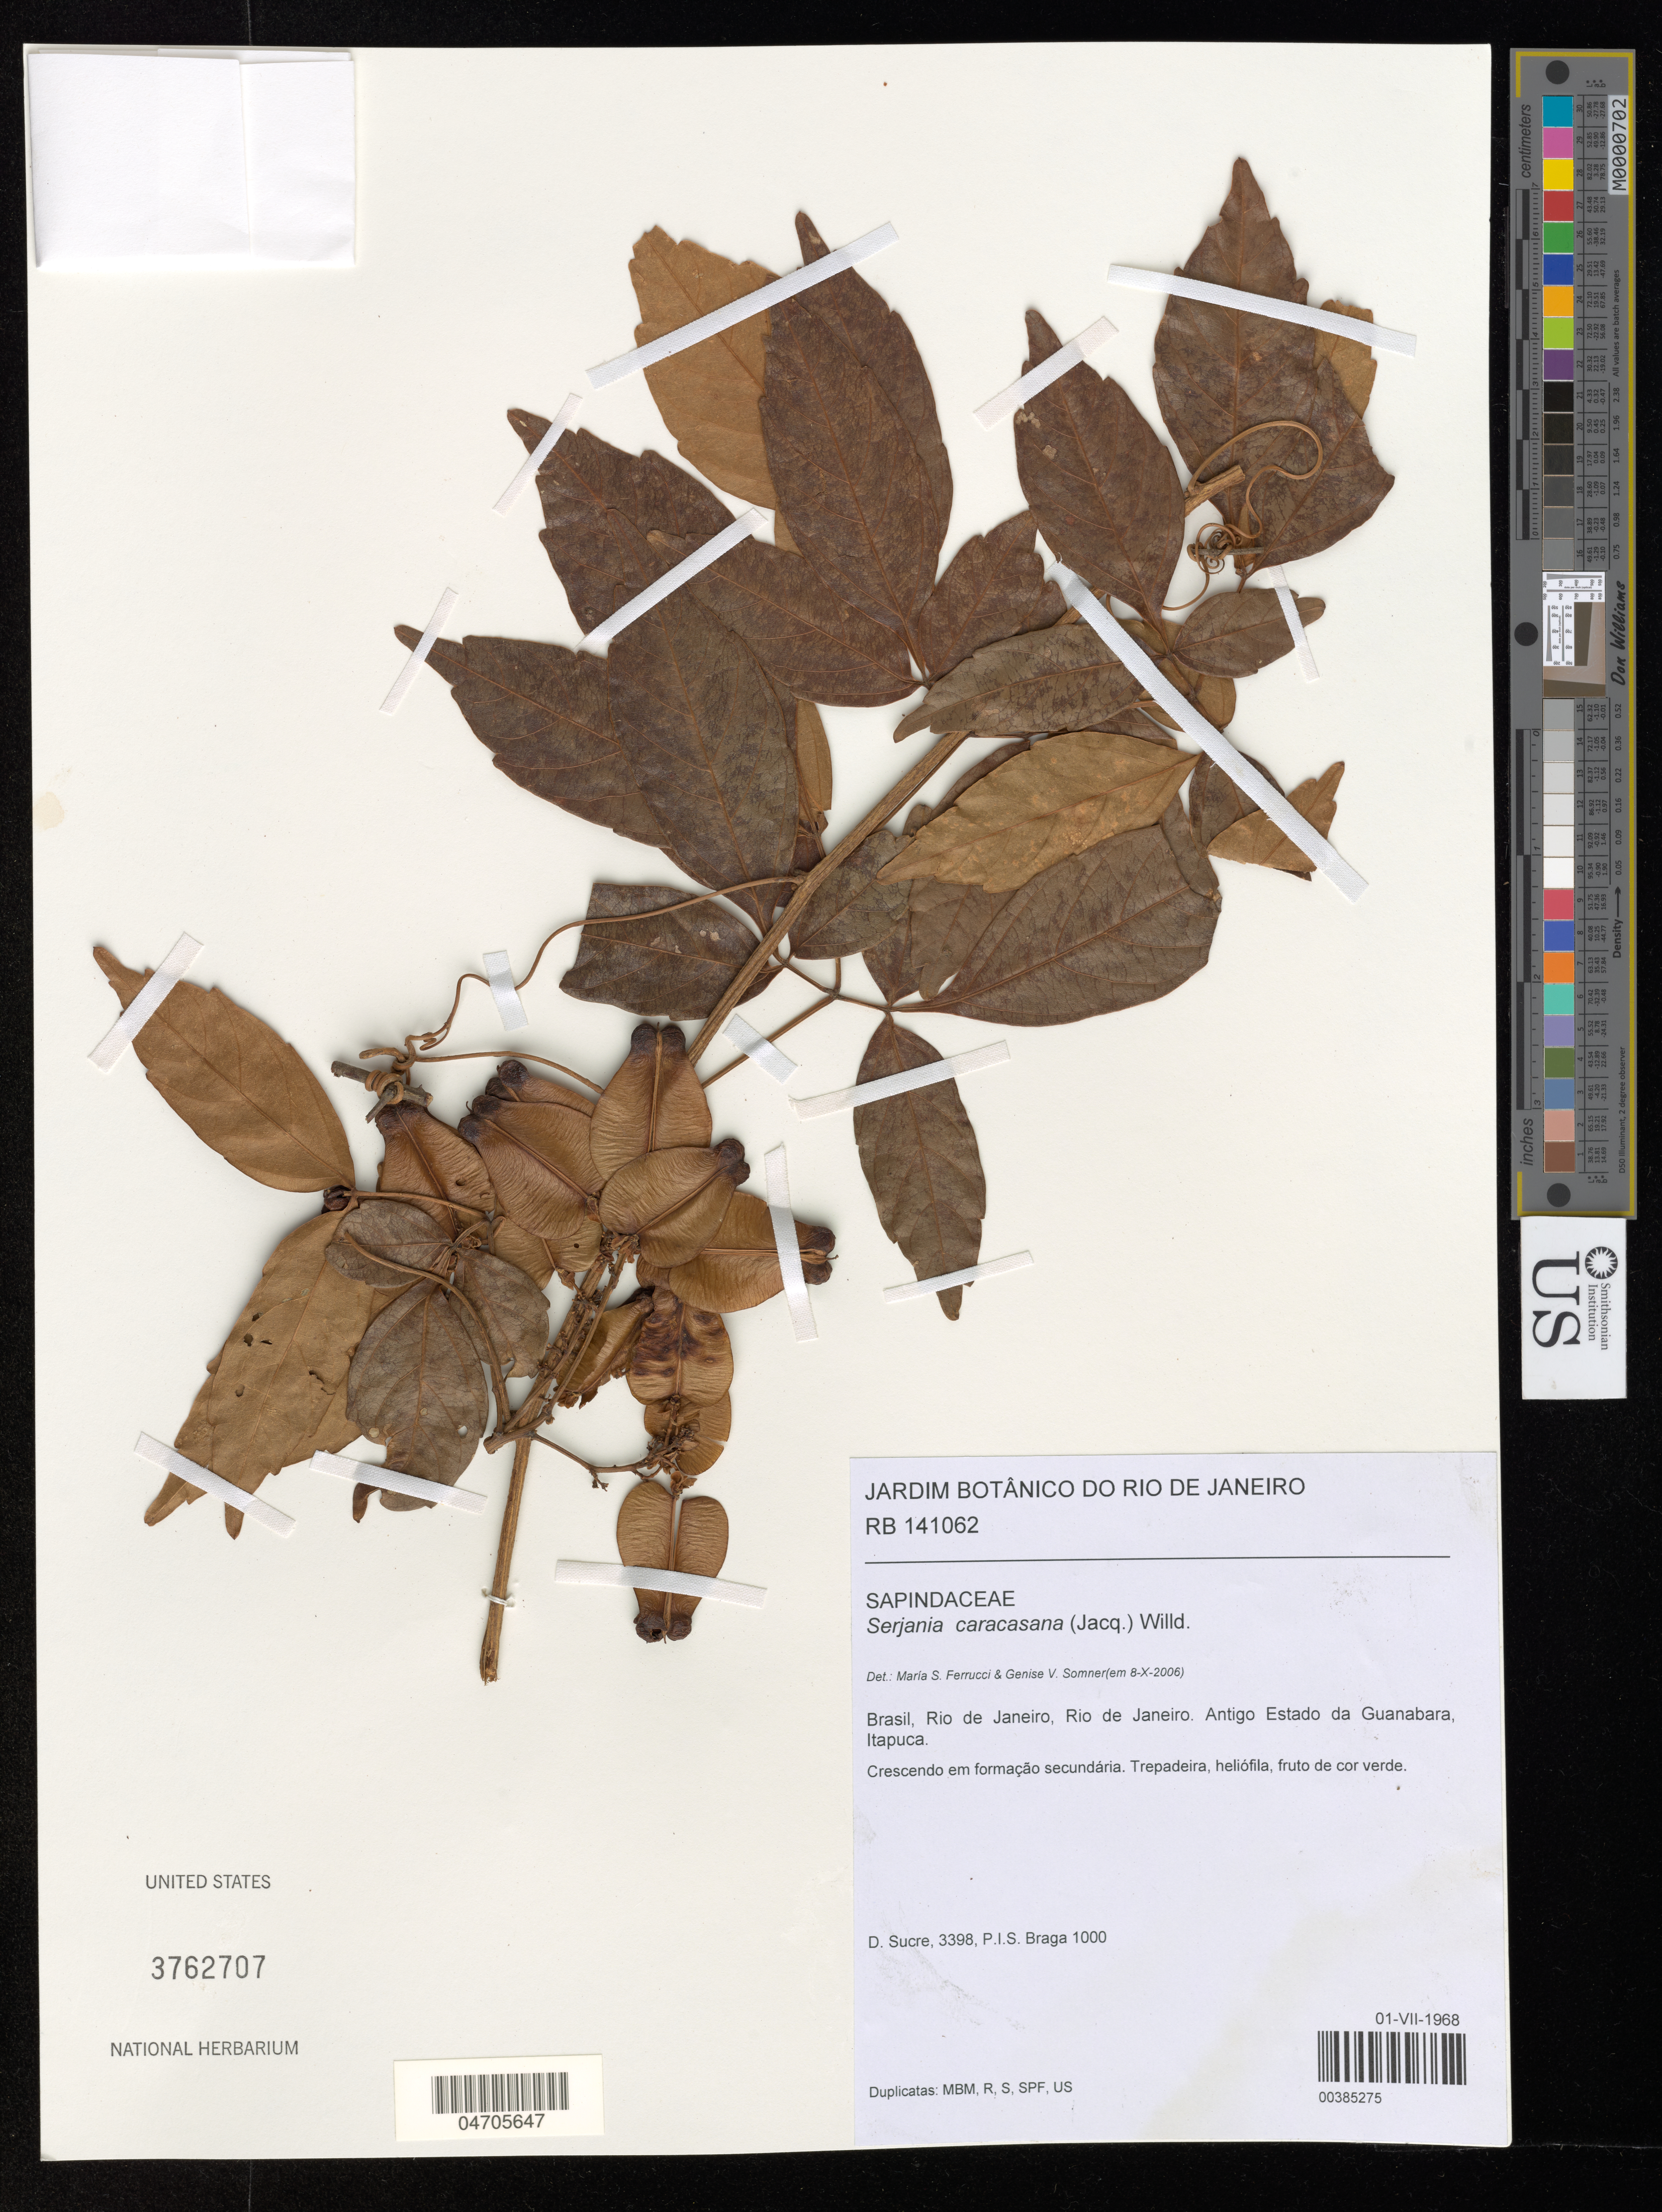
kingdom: Plantae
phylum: Tracheophyta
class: Magnoliopsida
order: Sapindales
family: Sapindaceae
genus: Serjania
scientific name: Serjania caracasana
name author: (Jacq.) Willd.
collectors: D. Sucre & P. I. S. Braga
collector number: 1000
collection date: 1968-07-01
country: Brazil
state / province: Rio de Janeiro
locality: Antigo Estado da Guanabara, Itapuca.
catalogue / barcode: US 3762707